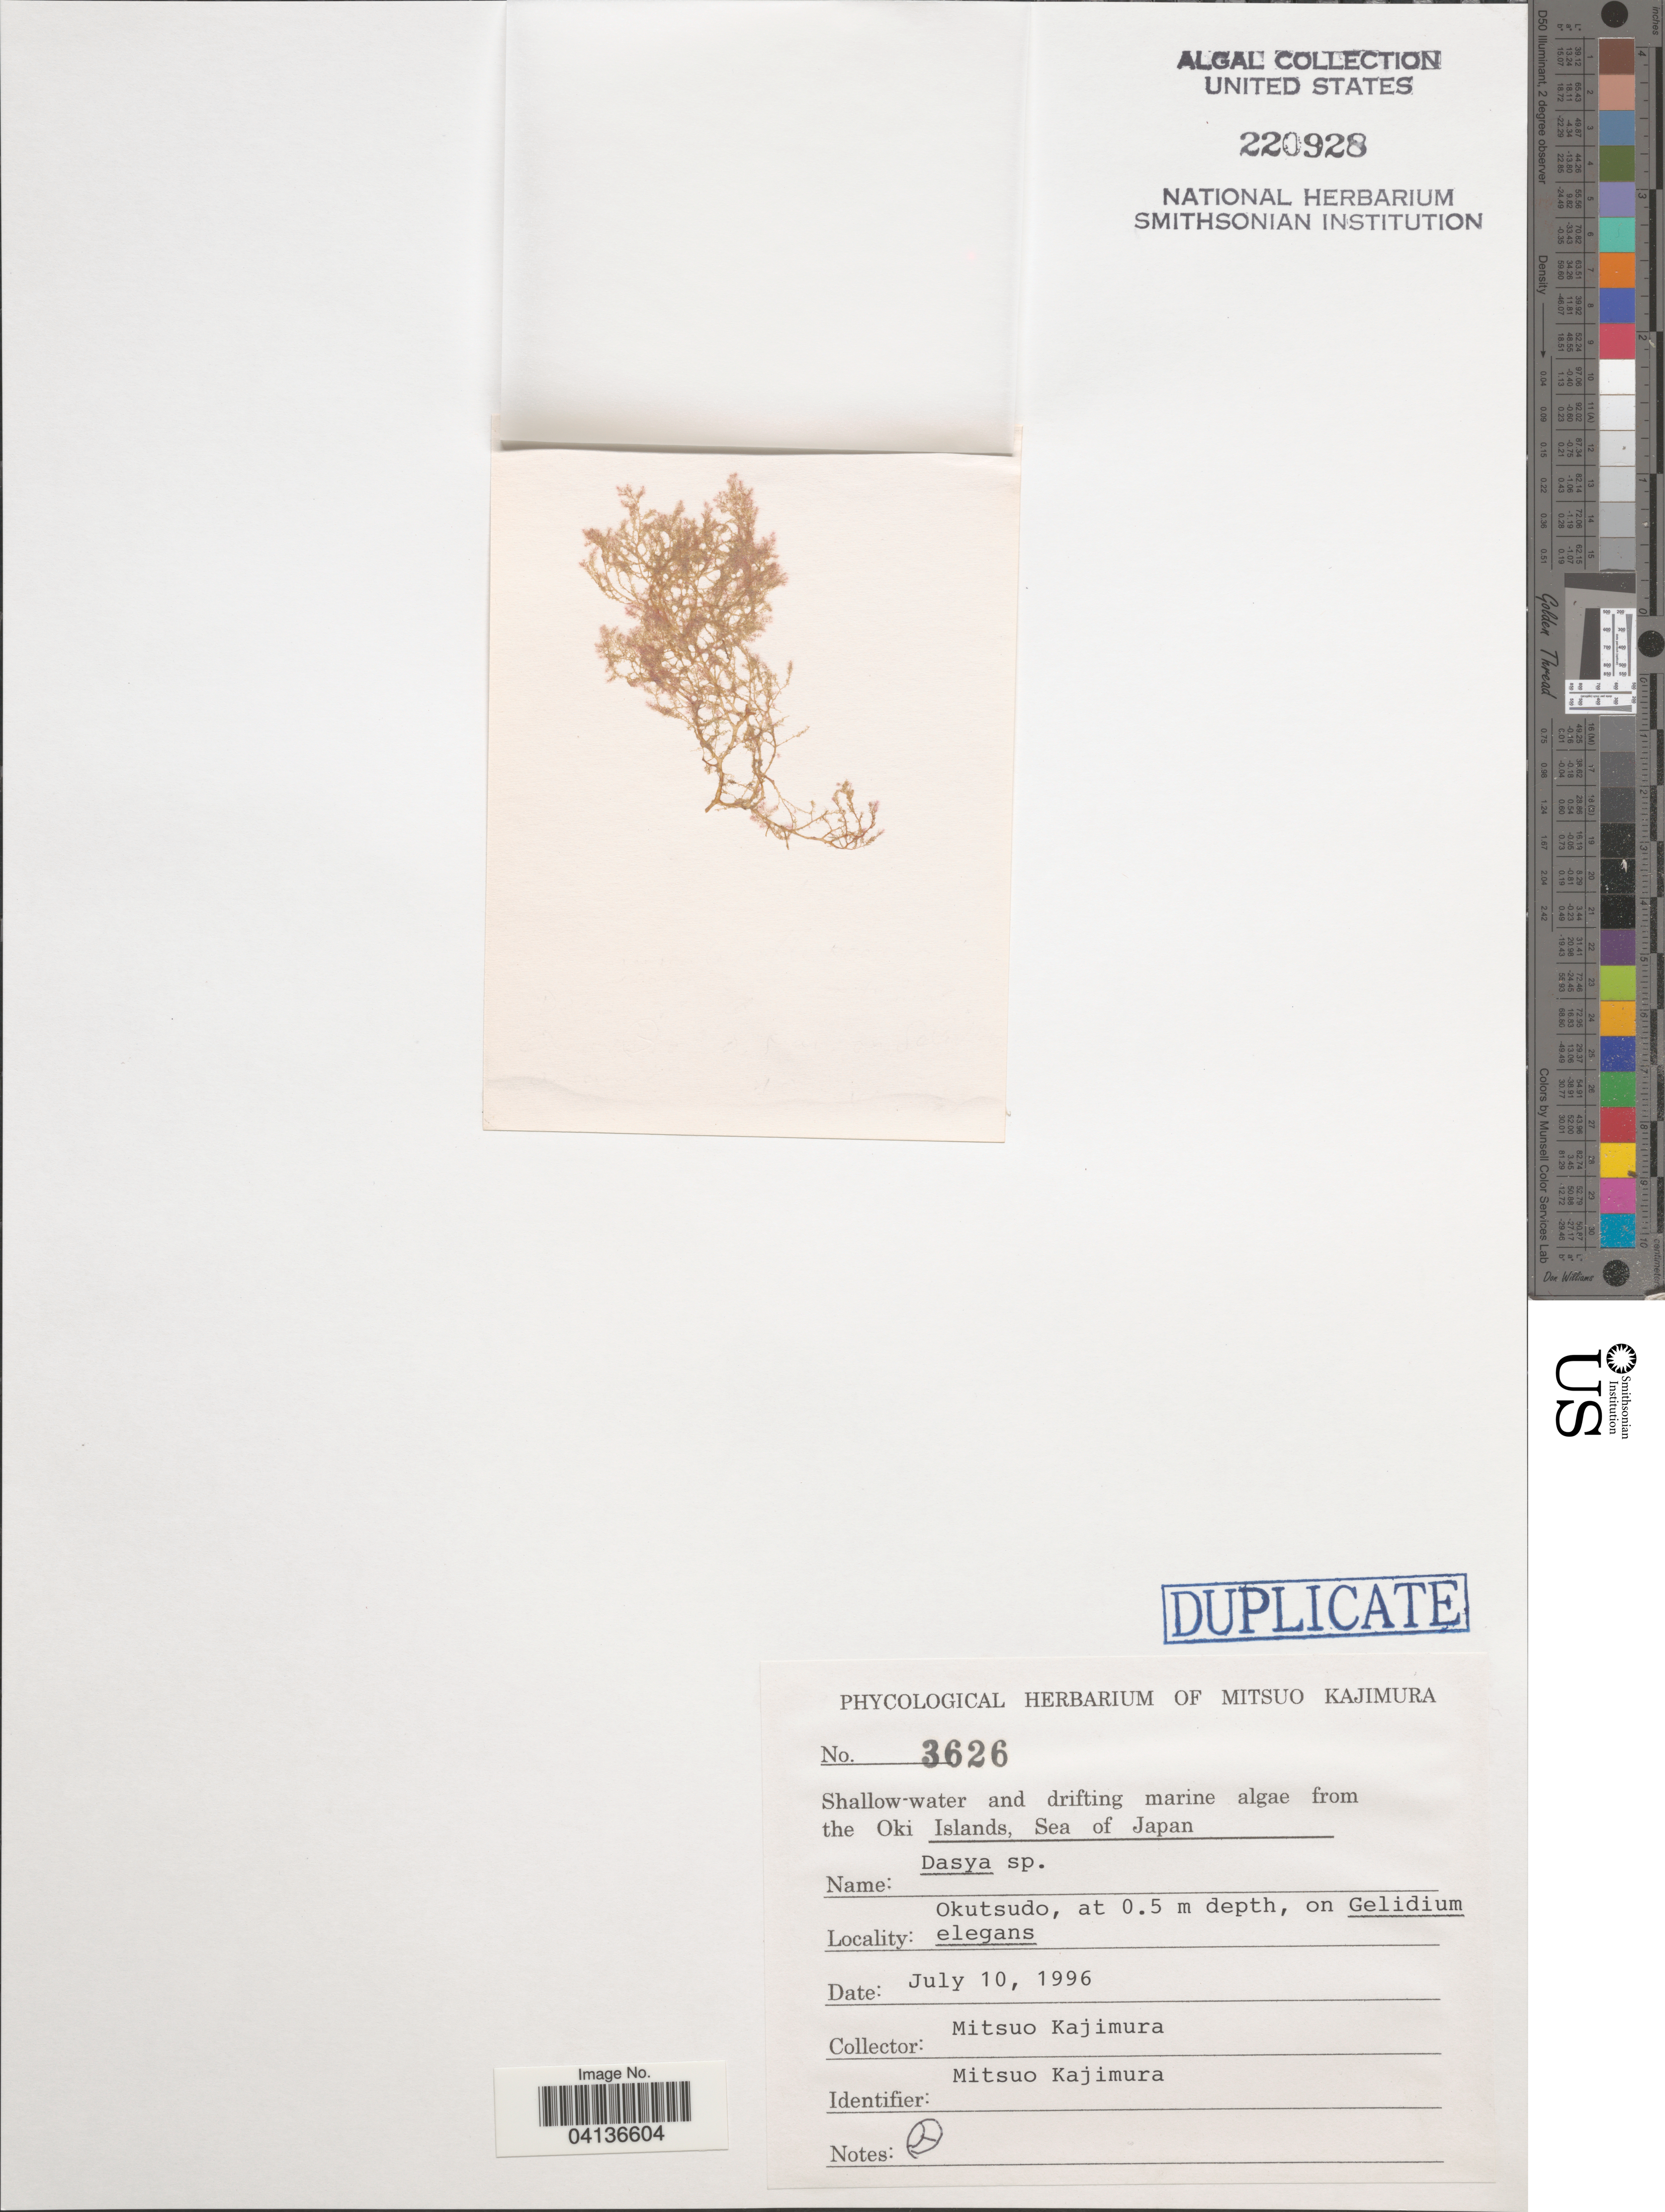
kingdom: Plantae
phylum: Rhodophyta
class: Florideophyceae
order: Ceramiales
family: Dasyaceae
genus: Dasya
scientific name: Dasya sp.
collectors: M. Kajimura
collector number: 3626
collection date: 1996-07-10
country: Japan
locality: Shallow-water and drifting marine algae from Oki Islands, Sea of Japan. Okutsudo.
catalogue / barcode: US 220928